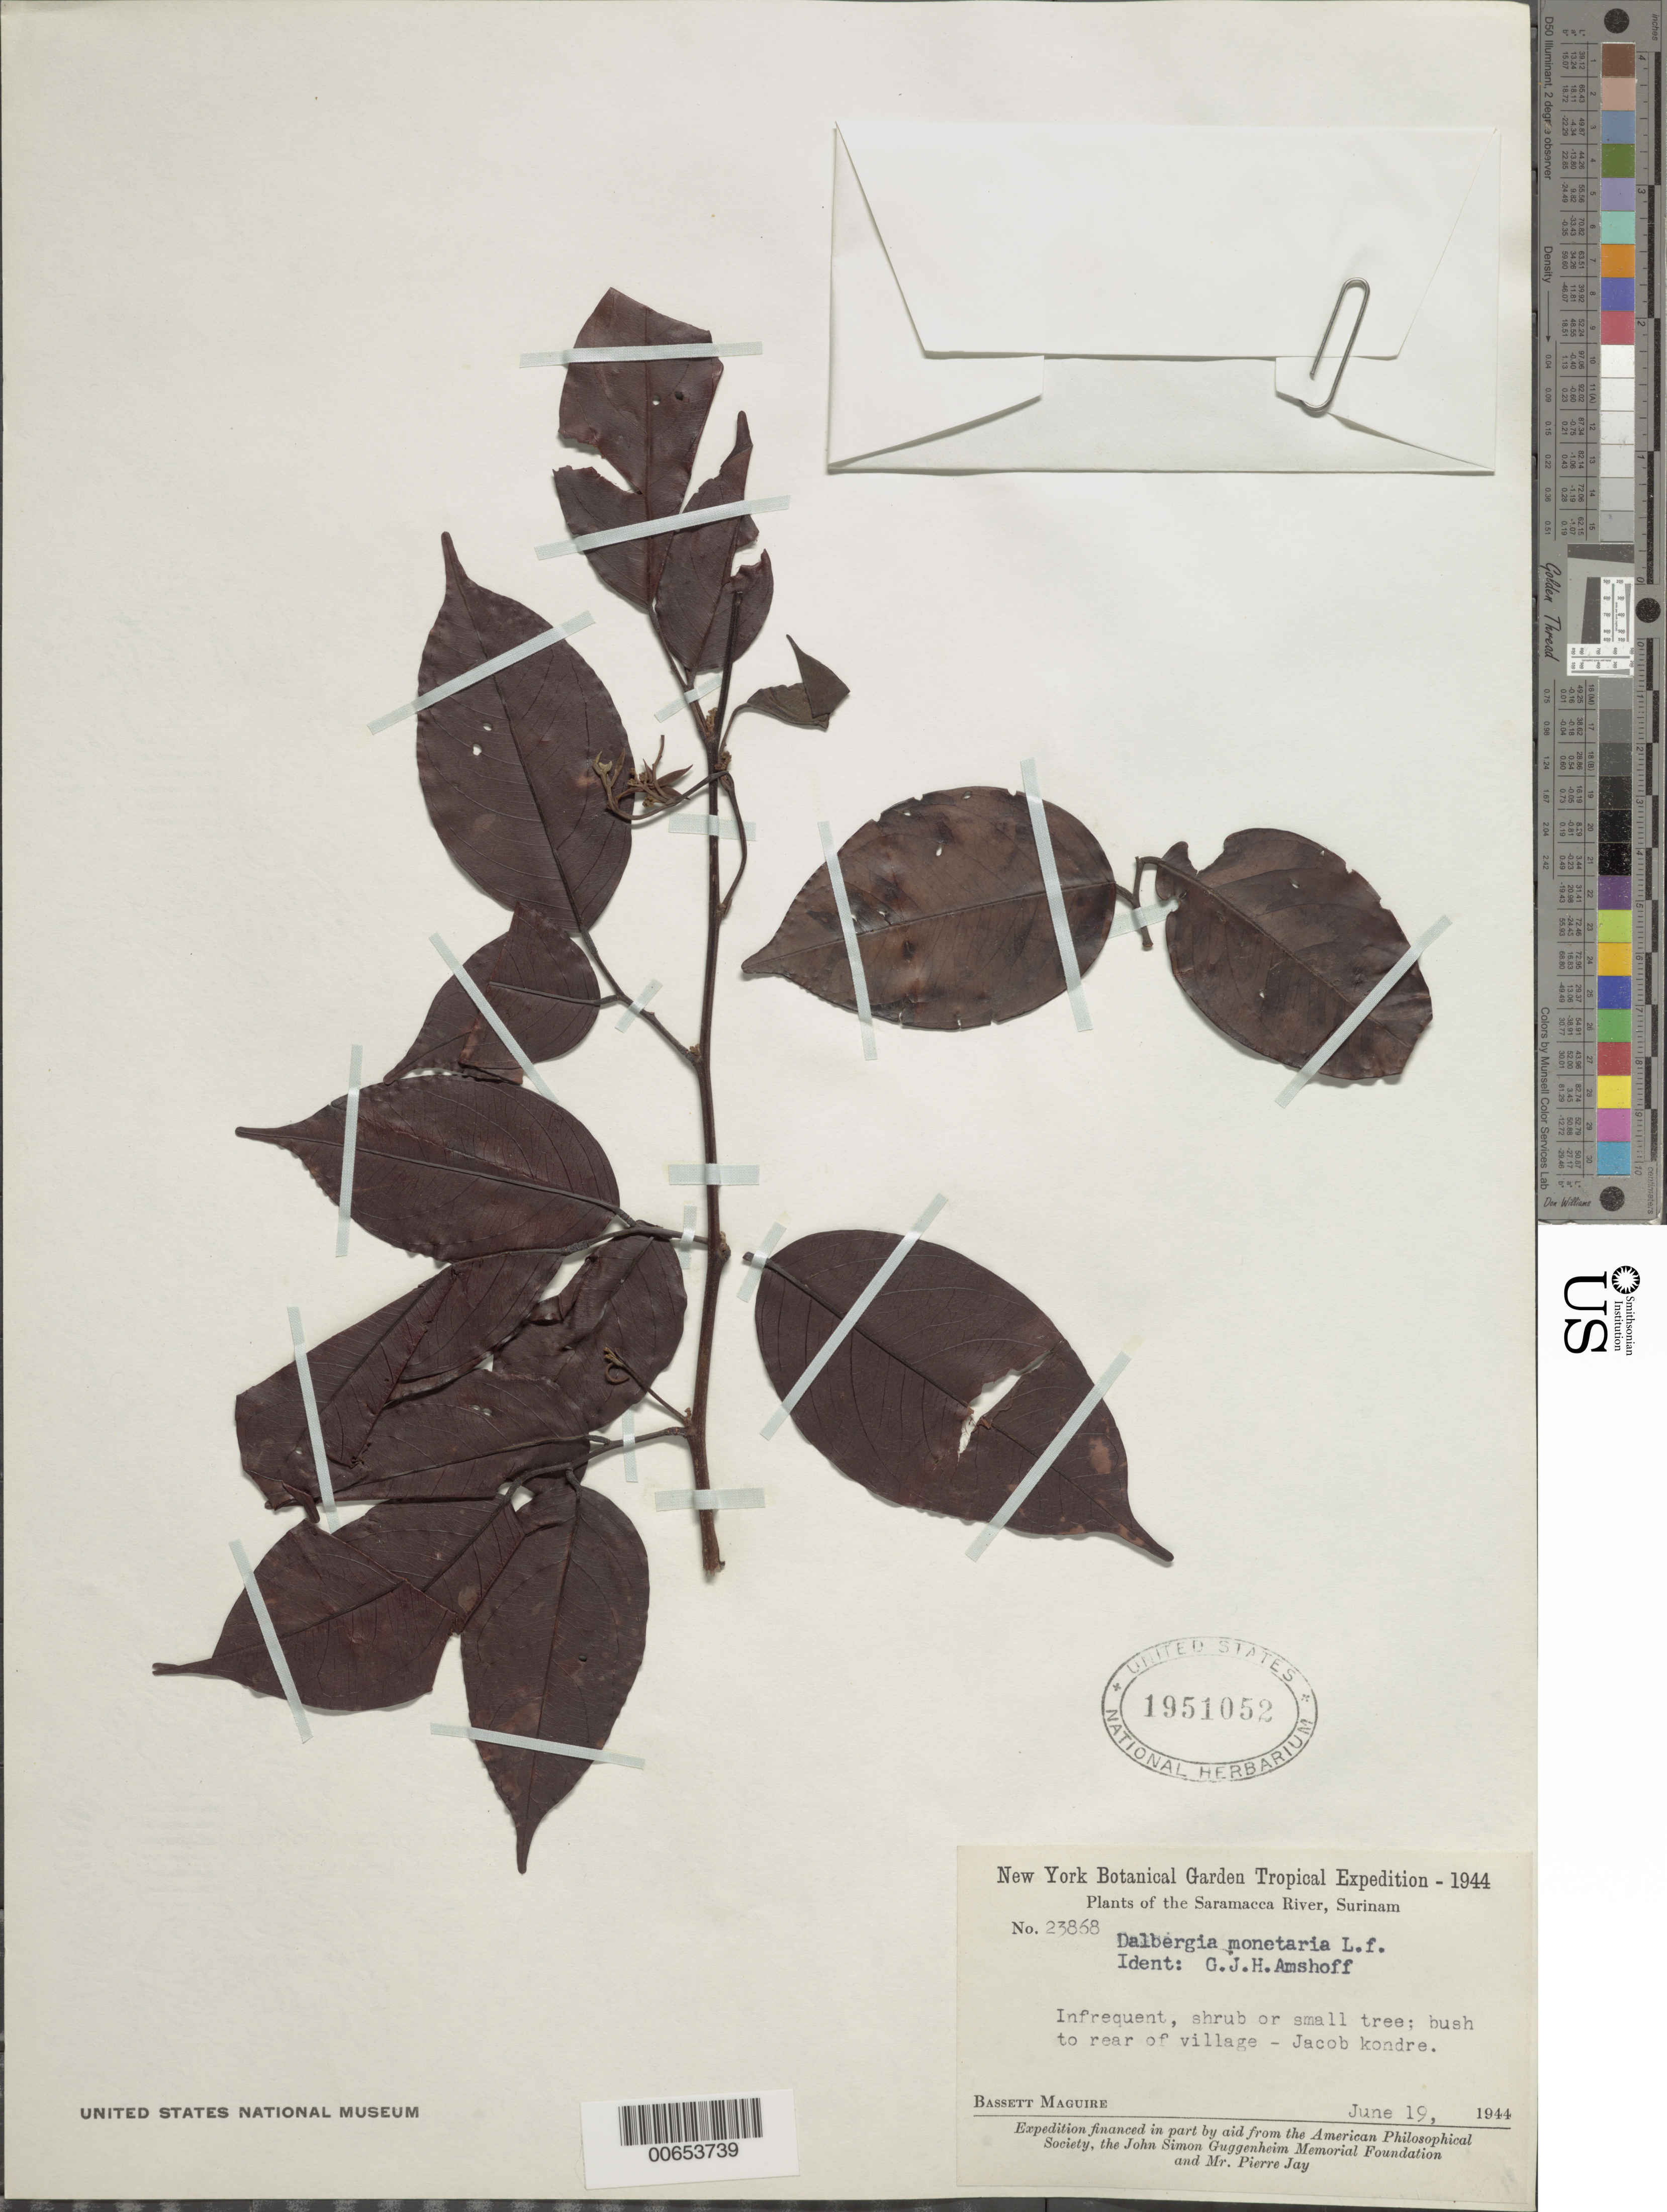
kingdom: Plantae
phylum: Tracheophyta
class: Magnoliopsida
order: Fabales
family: Fabaceae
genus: Dalbergia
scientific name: Dalbergia monetaria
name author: L. f.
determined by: Amshoff, G. J. H.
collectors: B. Maguire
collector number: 23868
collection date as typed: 19-Jun-44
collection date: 1944-06-19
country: Suriname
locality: Jacob Kondre village, Saramacca River headwaters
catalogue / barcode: US 1951052